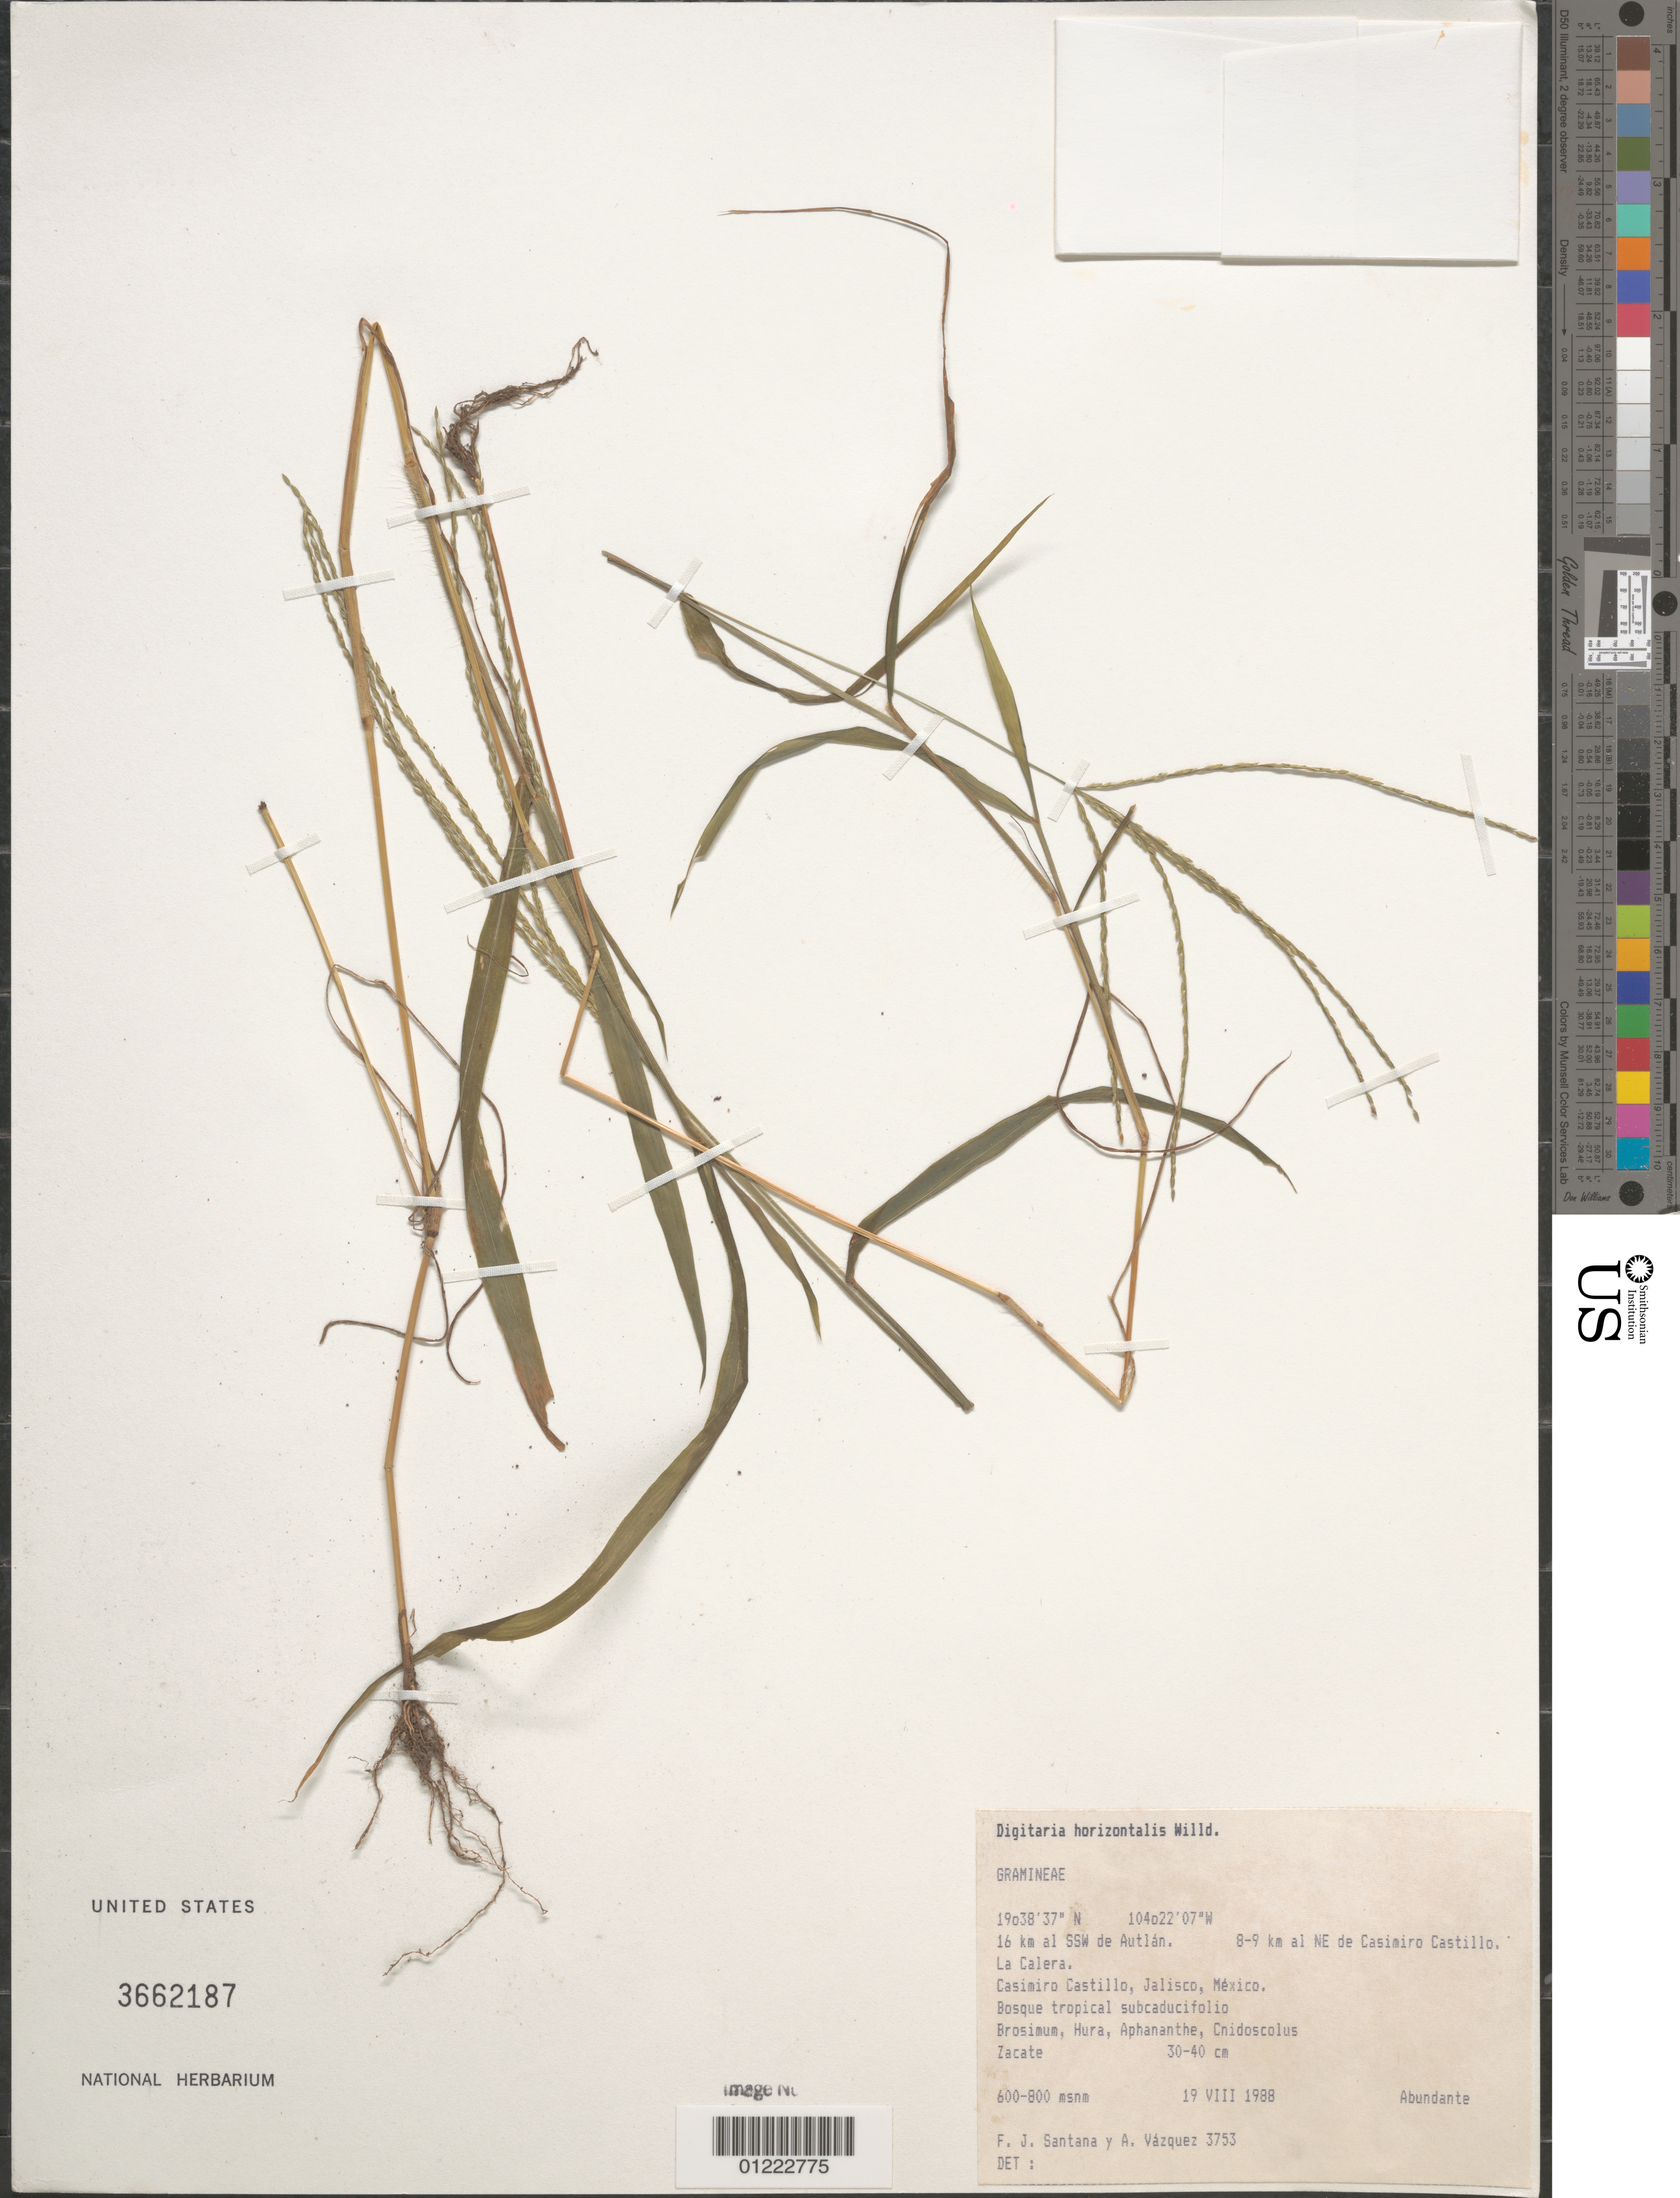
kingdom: Plantae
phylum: Tracheophyta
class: Liliopsida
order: Poales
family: Poaceae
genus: Digitaria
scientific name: Digitaria horizontalis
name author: Willd.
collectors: F. J. Santana M. & A. Vazquez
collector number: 3753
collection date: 1988-08-19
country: Mexico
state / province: Jalisco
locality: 16 km al SSW de Autlan. 8-9 km al NE de Casimiro Castillo.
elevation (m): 600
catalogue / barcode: US 3662187